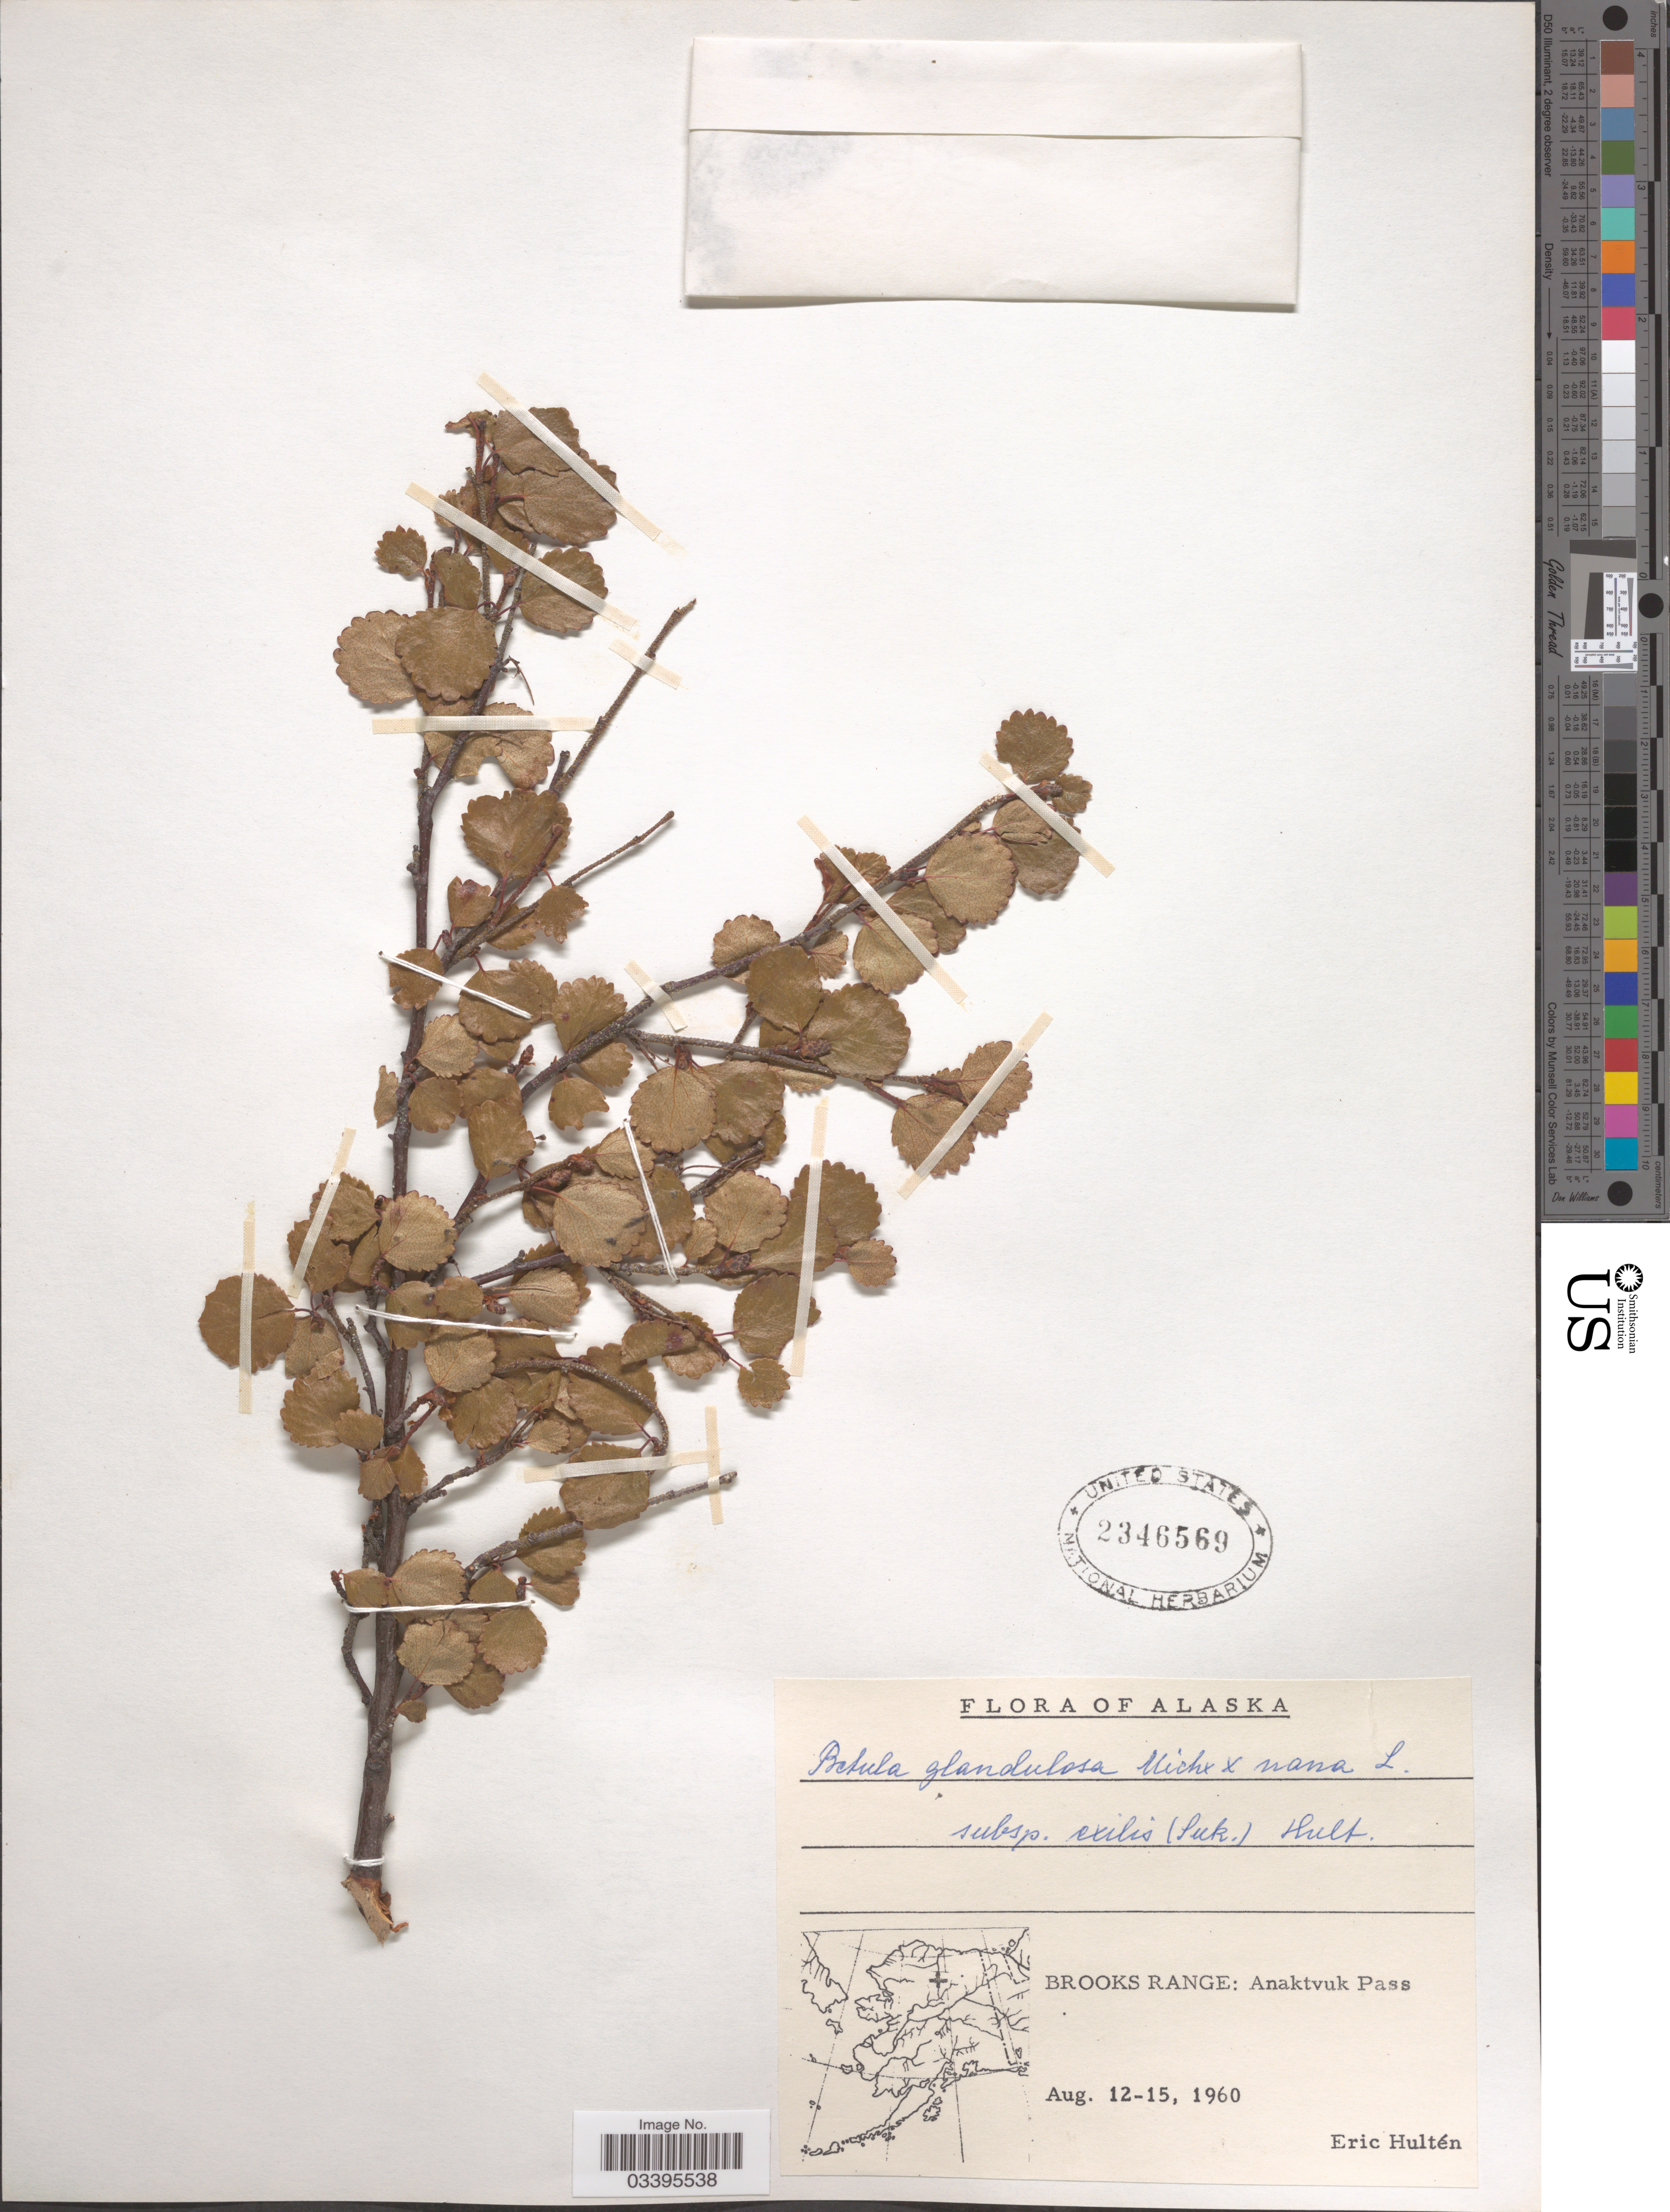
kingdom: Plantae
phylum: Tracheophyta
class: Magnoliopsida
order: Fagales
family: Betulaceae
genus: Betula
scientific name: Betula glandulosa x B. nana subsp. exilis L.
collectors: E. G. Hultén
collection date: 1960-08-12/1960-08-15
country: United States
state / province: Alaska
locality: Brooks Range: Anaktvuk Pass.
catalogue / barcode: US 2346569